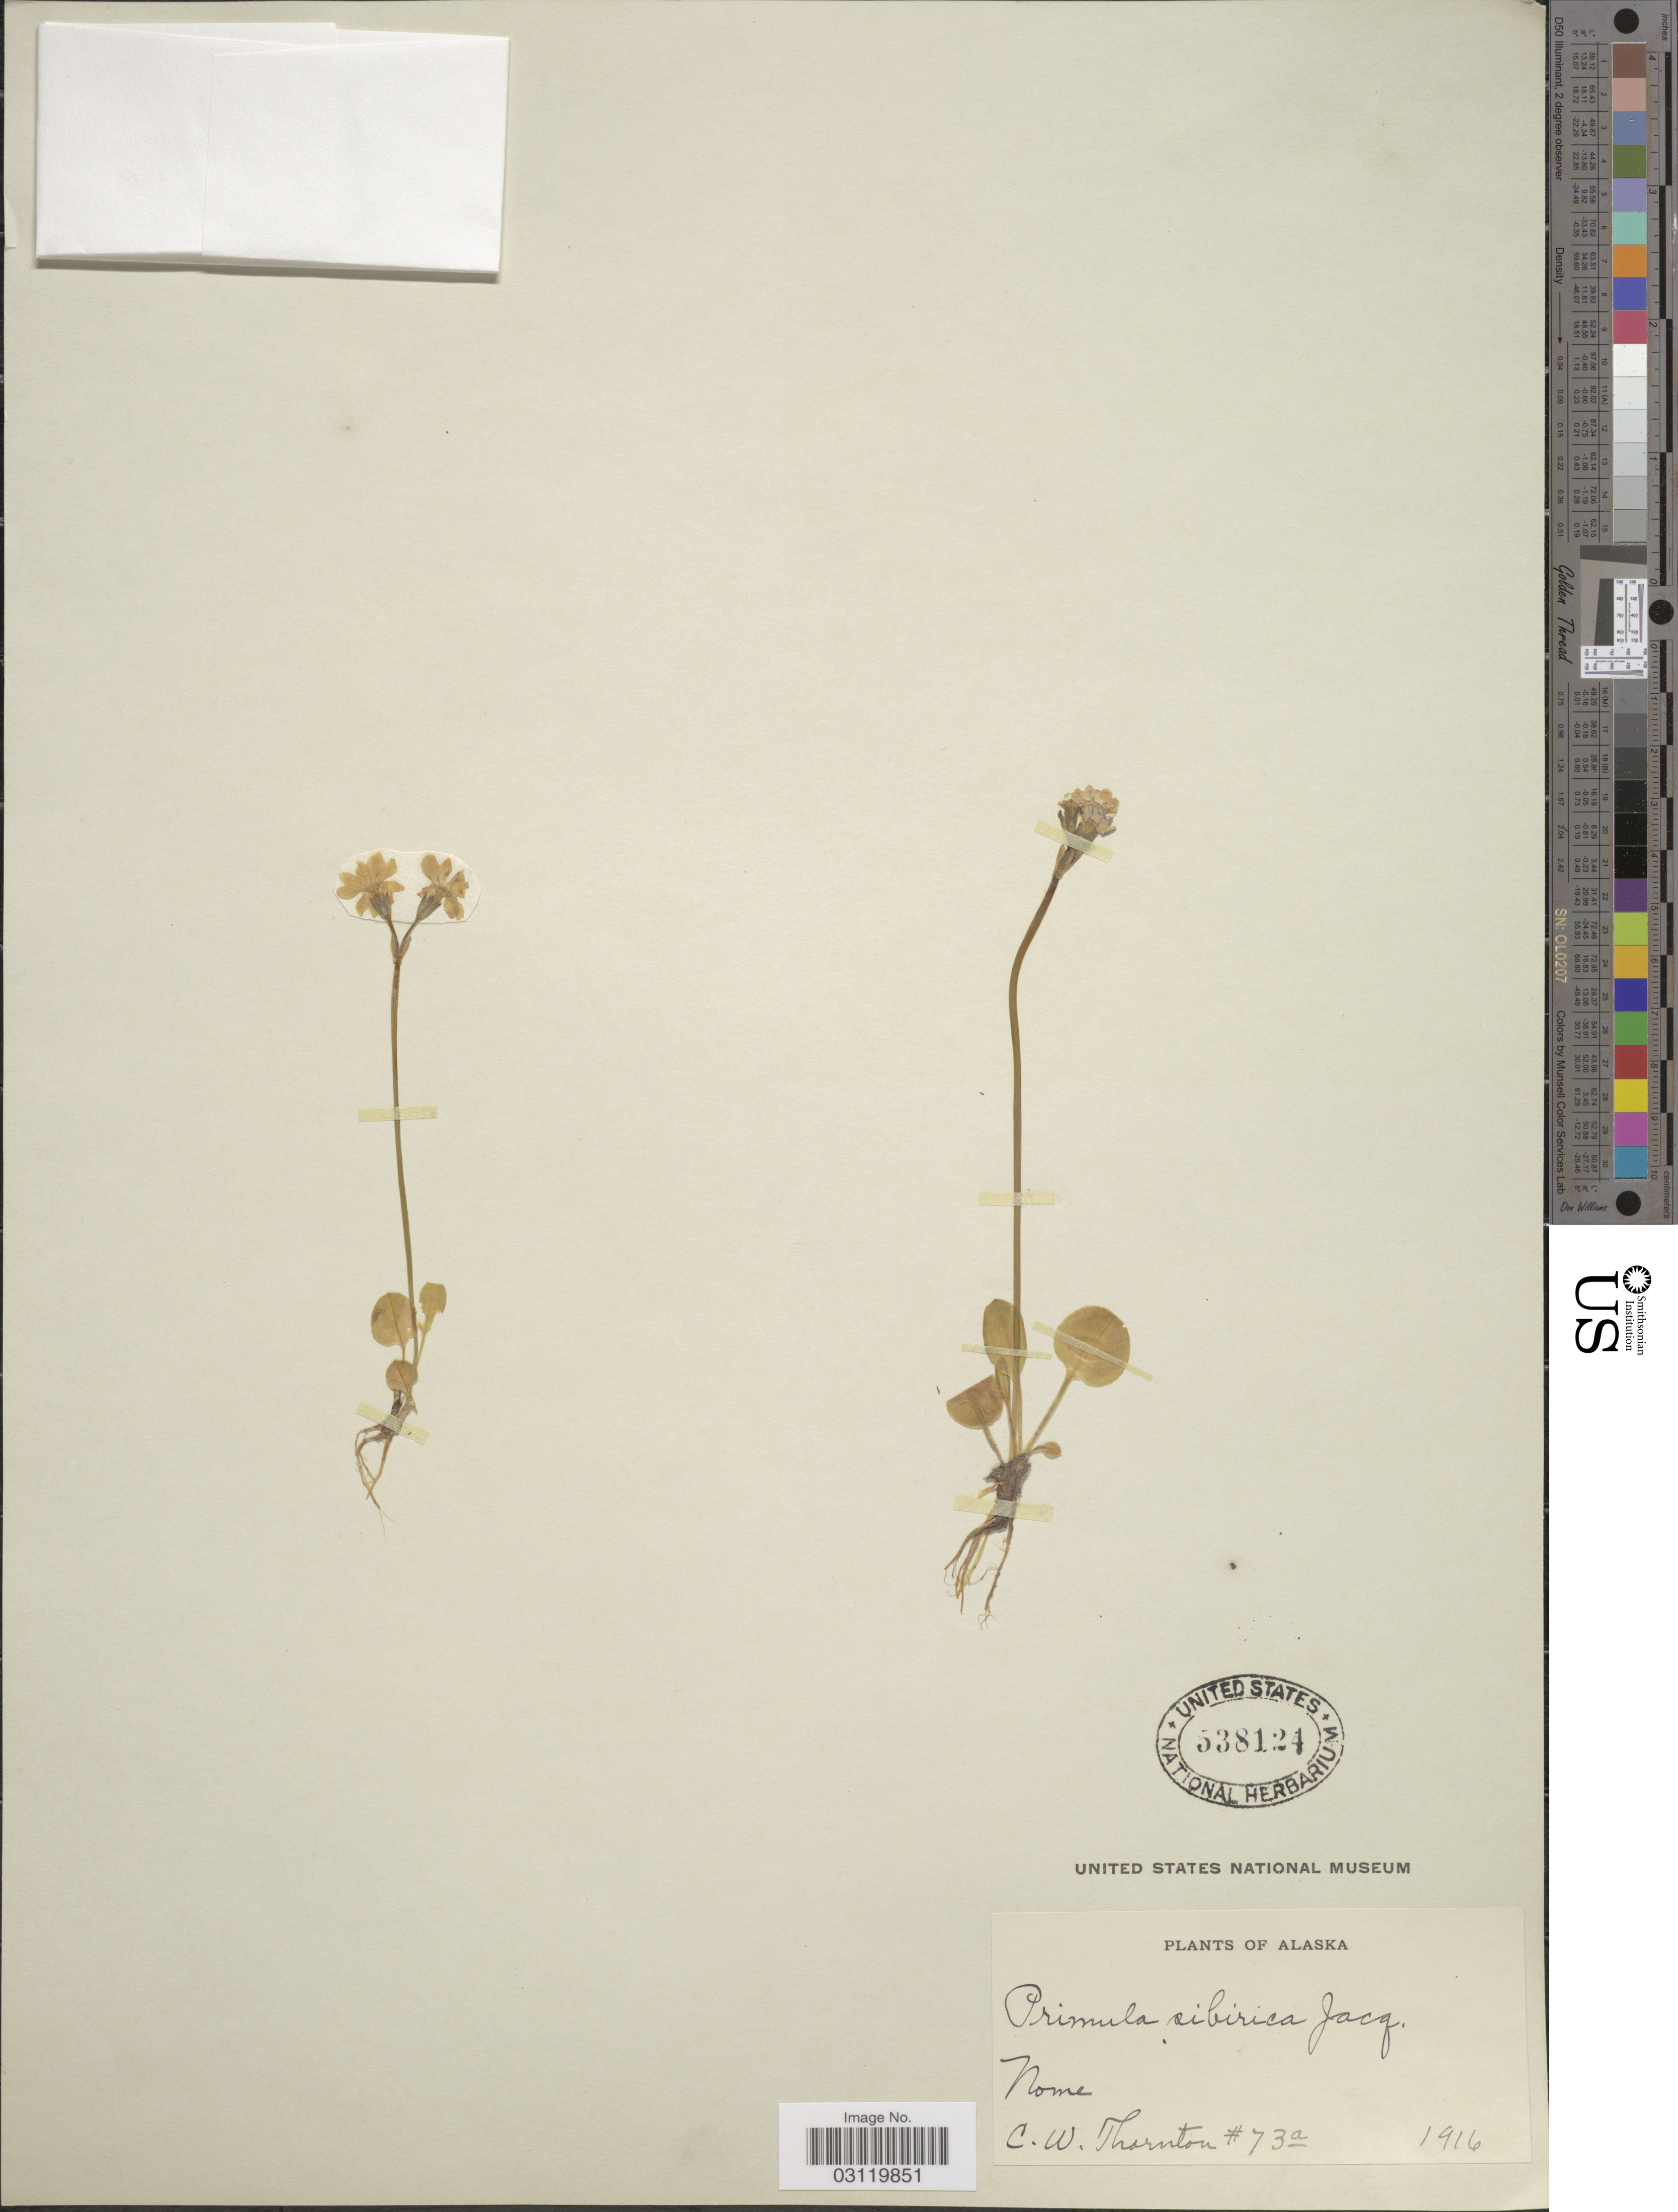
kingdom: Plantae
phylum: Tracheophyta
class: Magnoliopsida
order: Ericales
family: Primulaceae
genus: Primula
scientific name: Primula sibirica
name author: Wulfen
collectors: C. Thornton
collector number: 73a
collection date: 1916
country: United States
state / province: Alaska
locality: Nome.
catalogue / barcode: US 538124